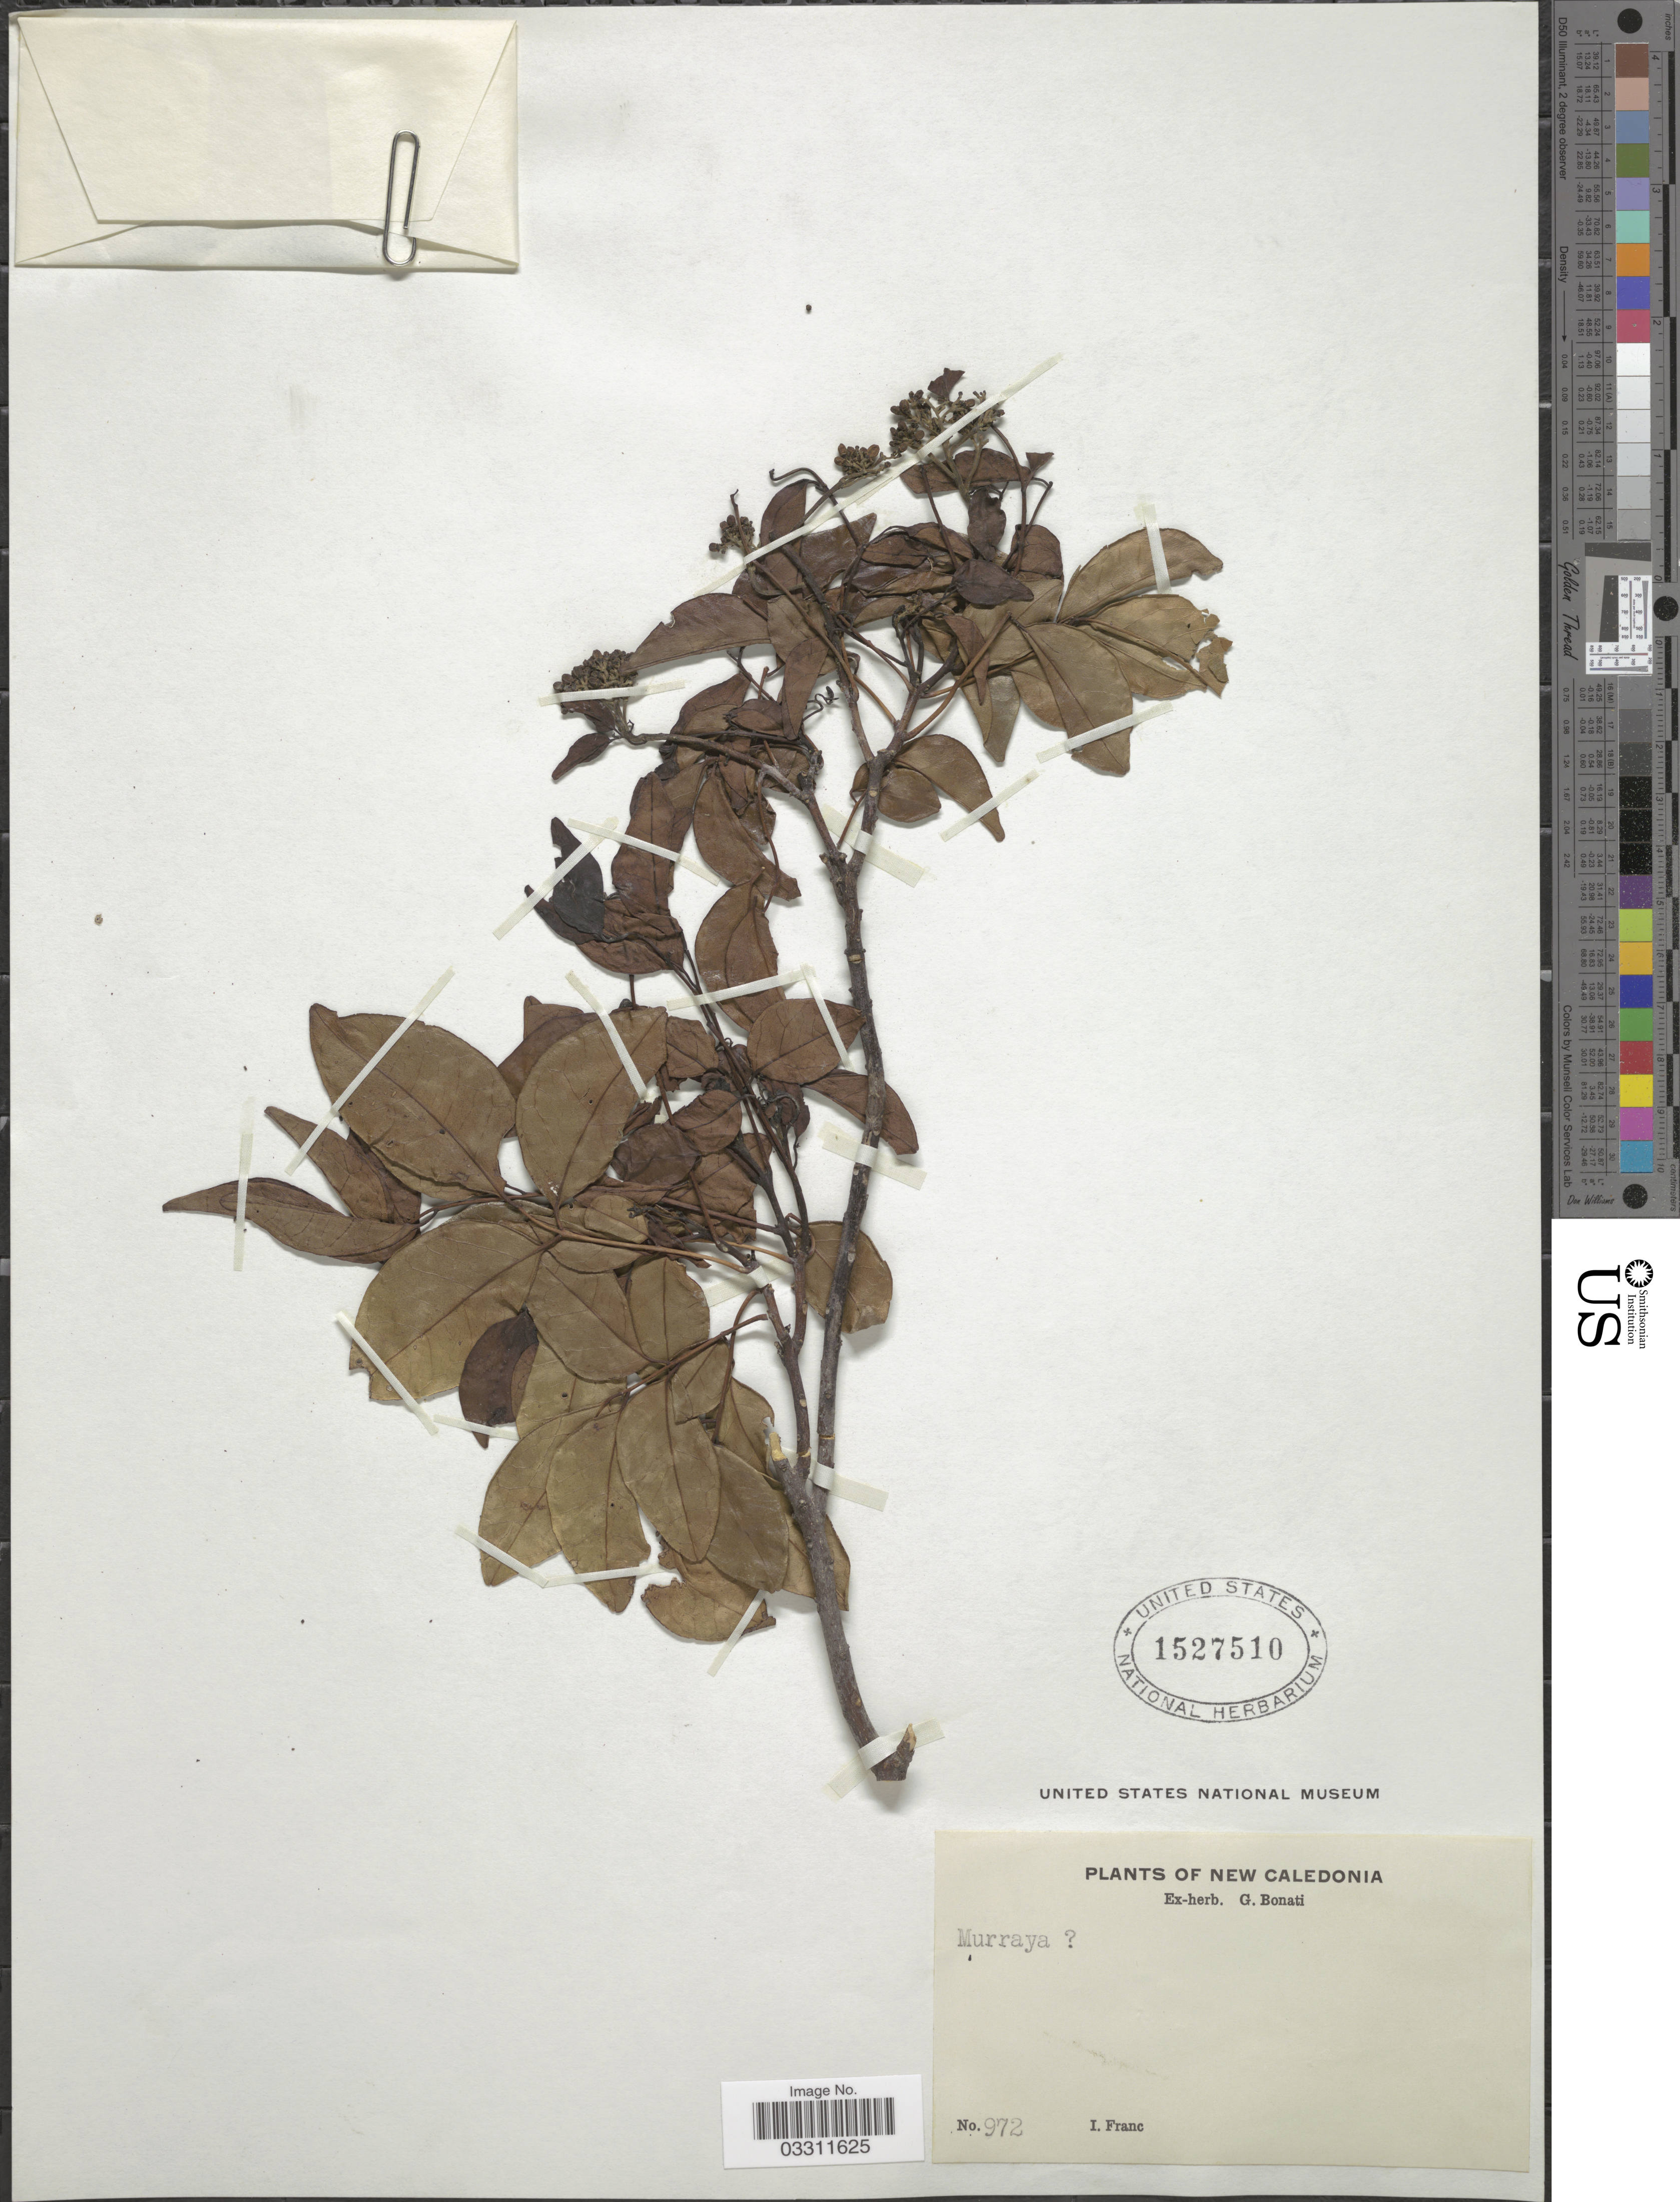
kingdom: Plantae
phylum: Tracheophyta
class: Magnoliopsida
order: Sapindales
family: Rutaceae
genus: Murraya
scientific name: Murraya sp.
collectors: I. Franc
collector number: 972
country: New Caledonia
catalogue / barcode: US 1527510